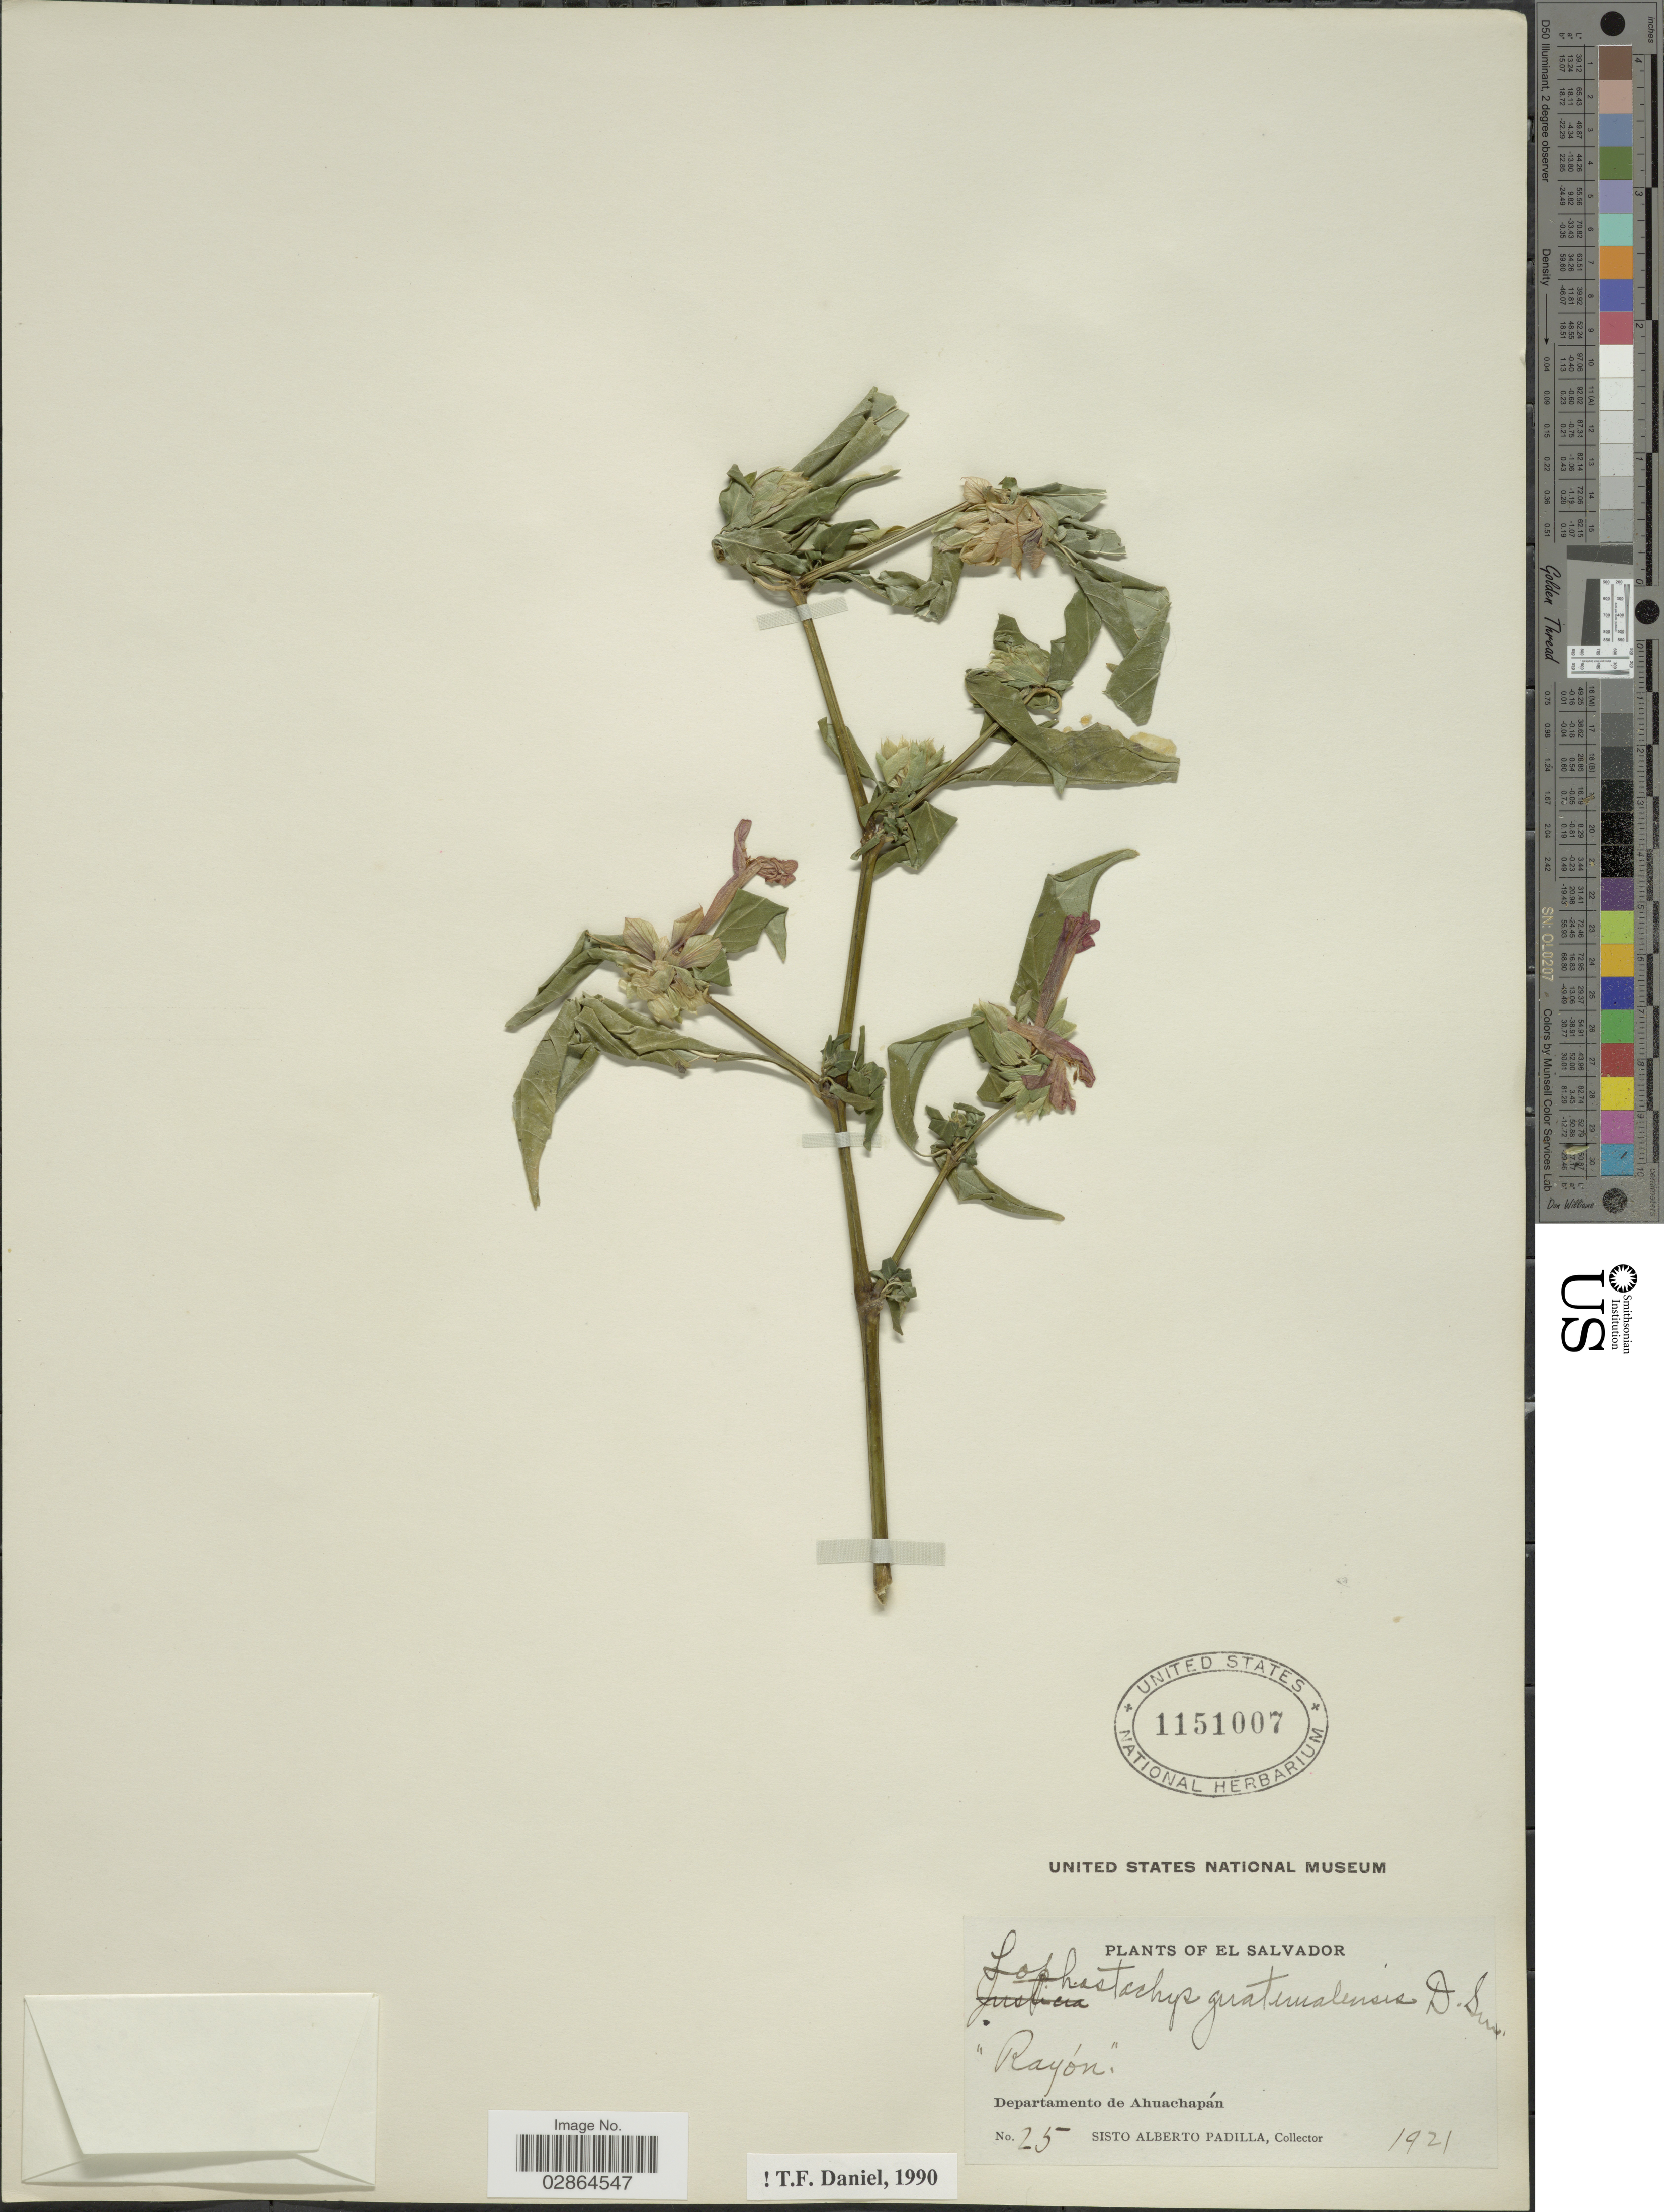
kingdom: Plantae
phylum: Tracheophyta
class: Magnoliopsida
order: Lamiales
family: Acanthaceae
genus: Lophostachys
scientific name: Lophostachys guatemalensis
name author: Donn. Sm.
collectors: S. A. Padilla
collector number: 25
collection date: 1921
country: El Salvador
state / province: Ahuachapan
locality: Departamento de Ahuachapán.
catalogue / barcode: US 1151007